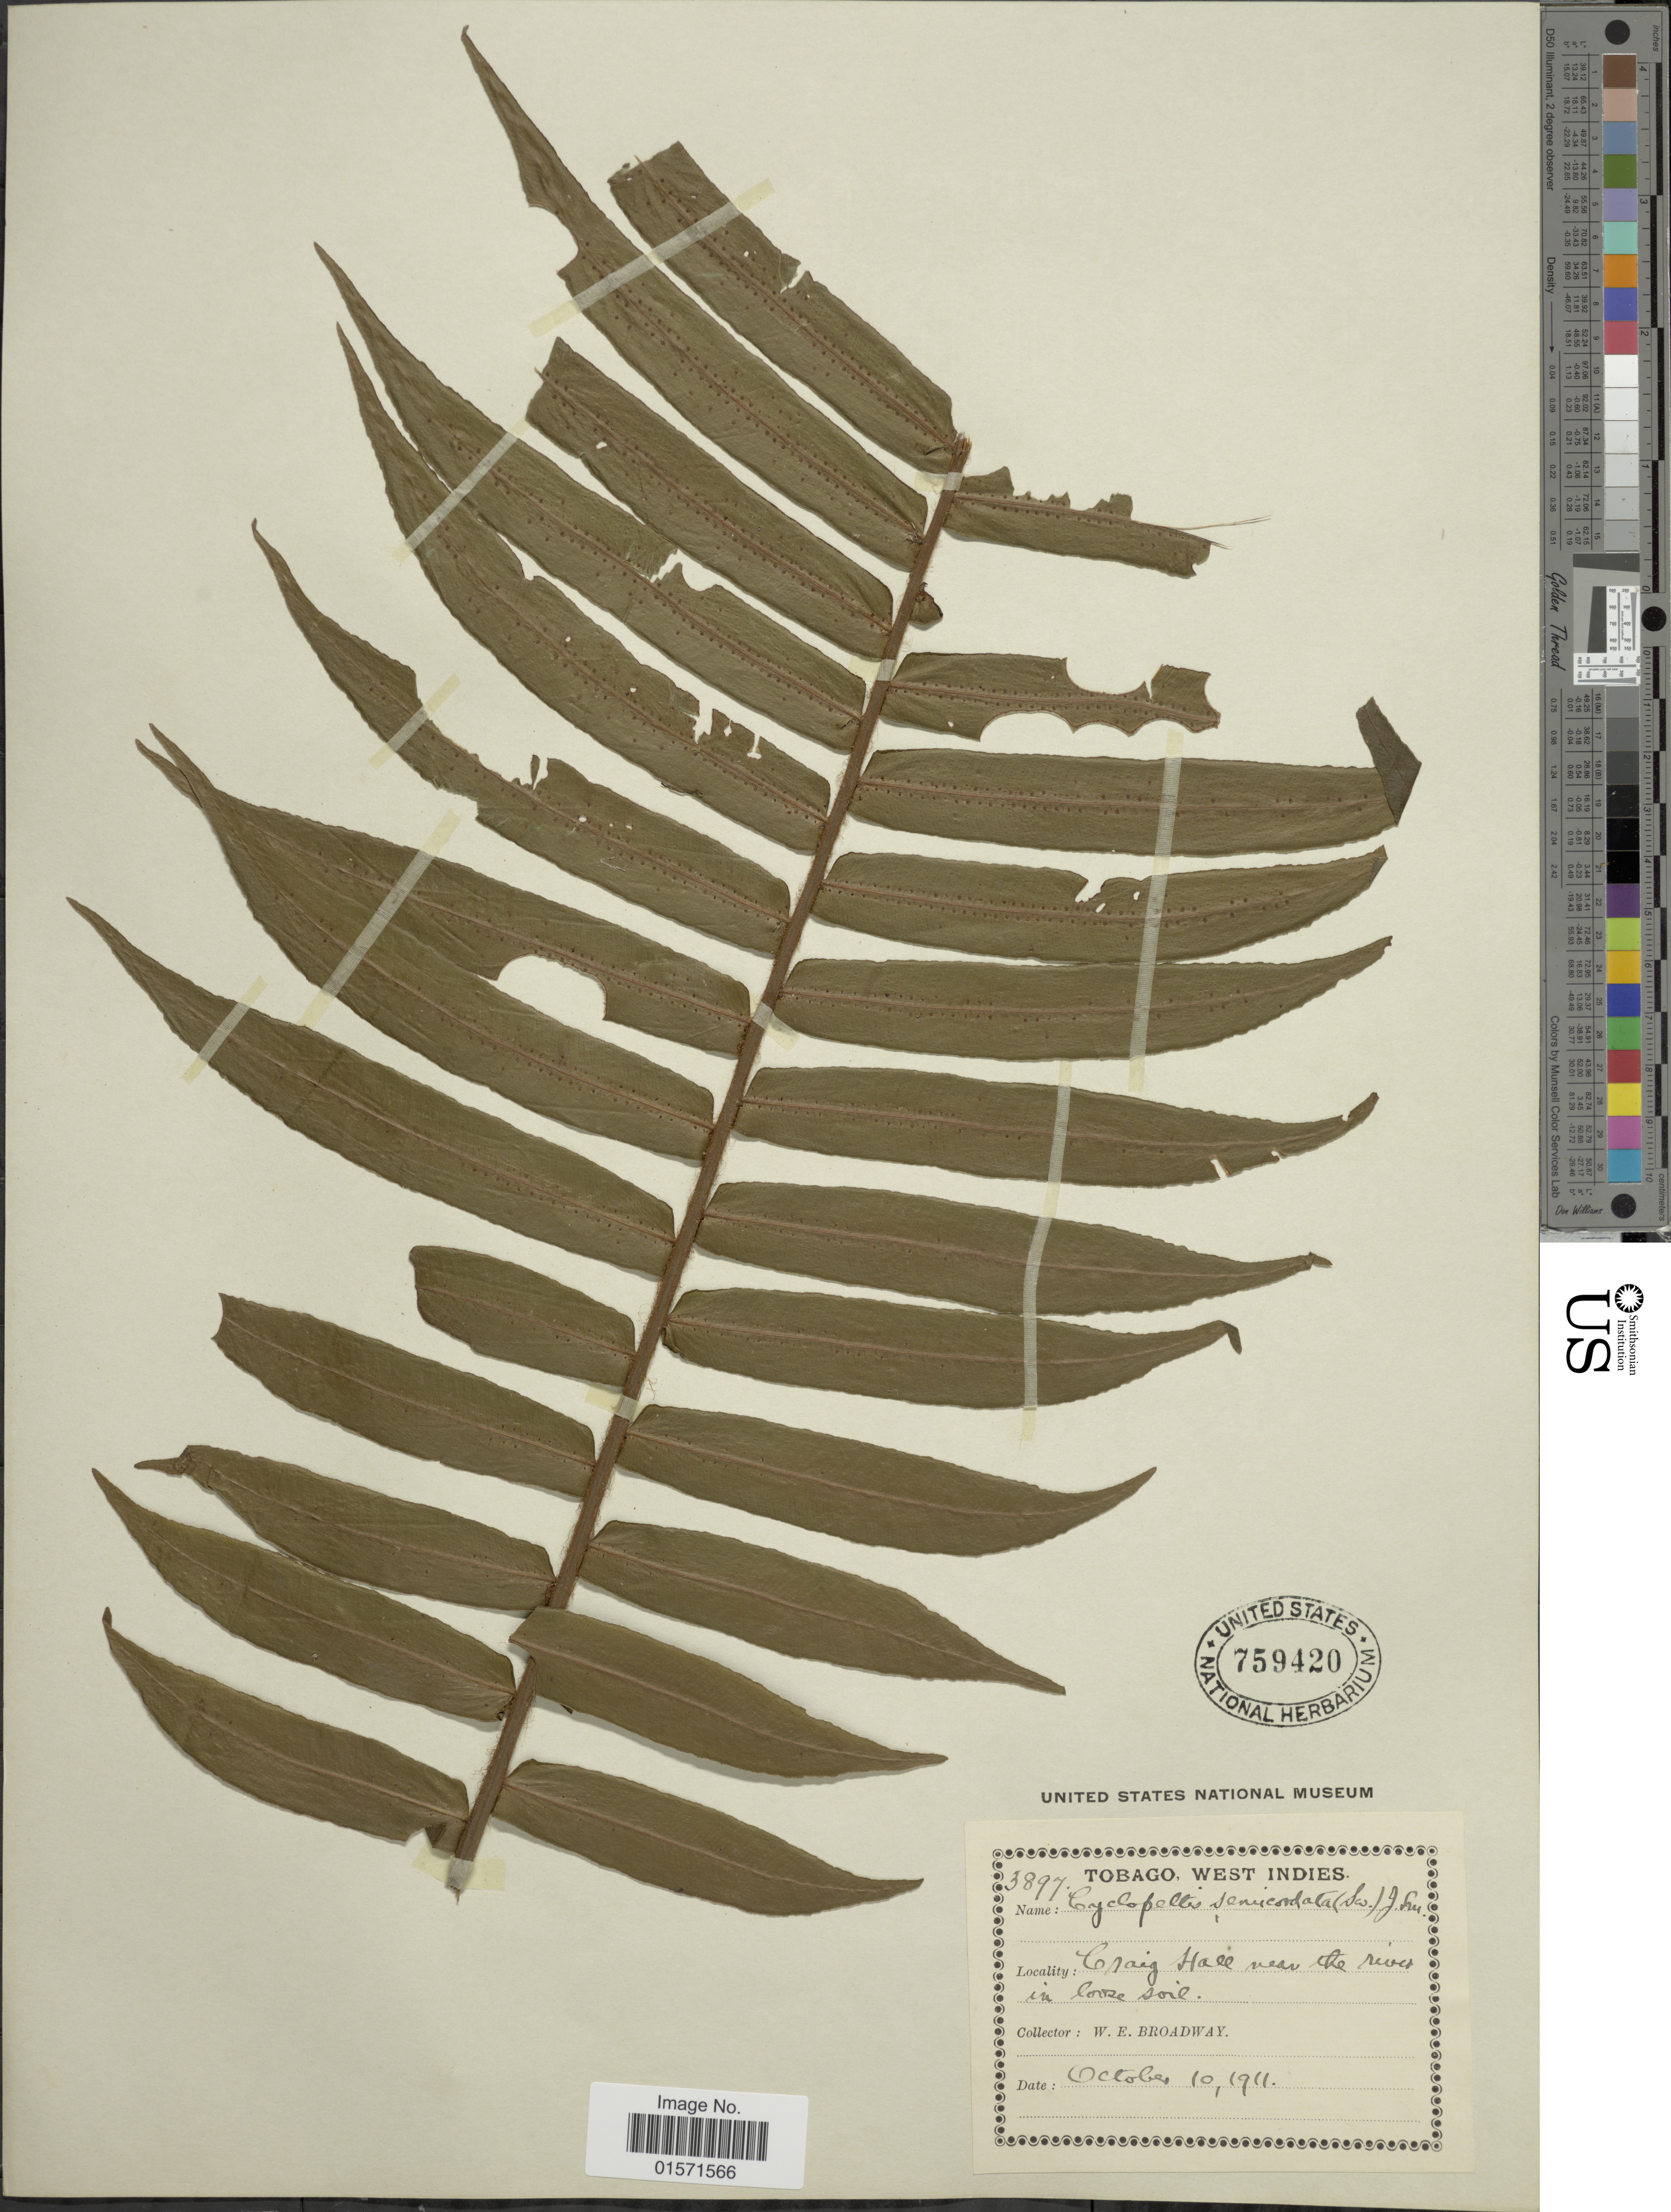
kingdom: Plantae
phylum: Tracheophyta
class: Polypodiopsida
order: Polypodiales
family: Lomariopsidaceae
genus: Cyclopeltis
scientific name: Cyclopeltis semicordata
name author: (Sw.) J. Sm.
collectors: W. E. Broadway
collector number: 3897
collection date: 1911-10-10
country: Trinidad and Tobago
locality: Plants of Tobago, West Indies. Graig Hall near the river in moist soil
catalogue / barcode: US 759420